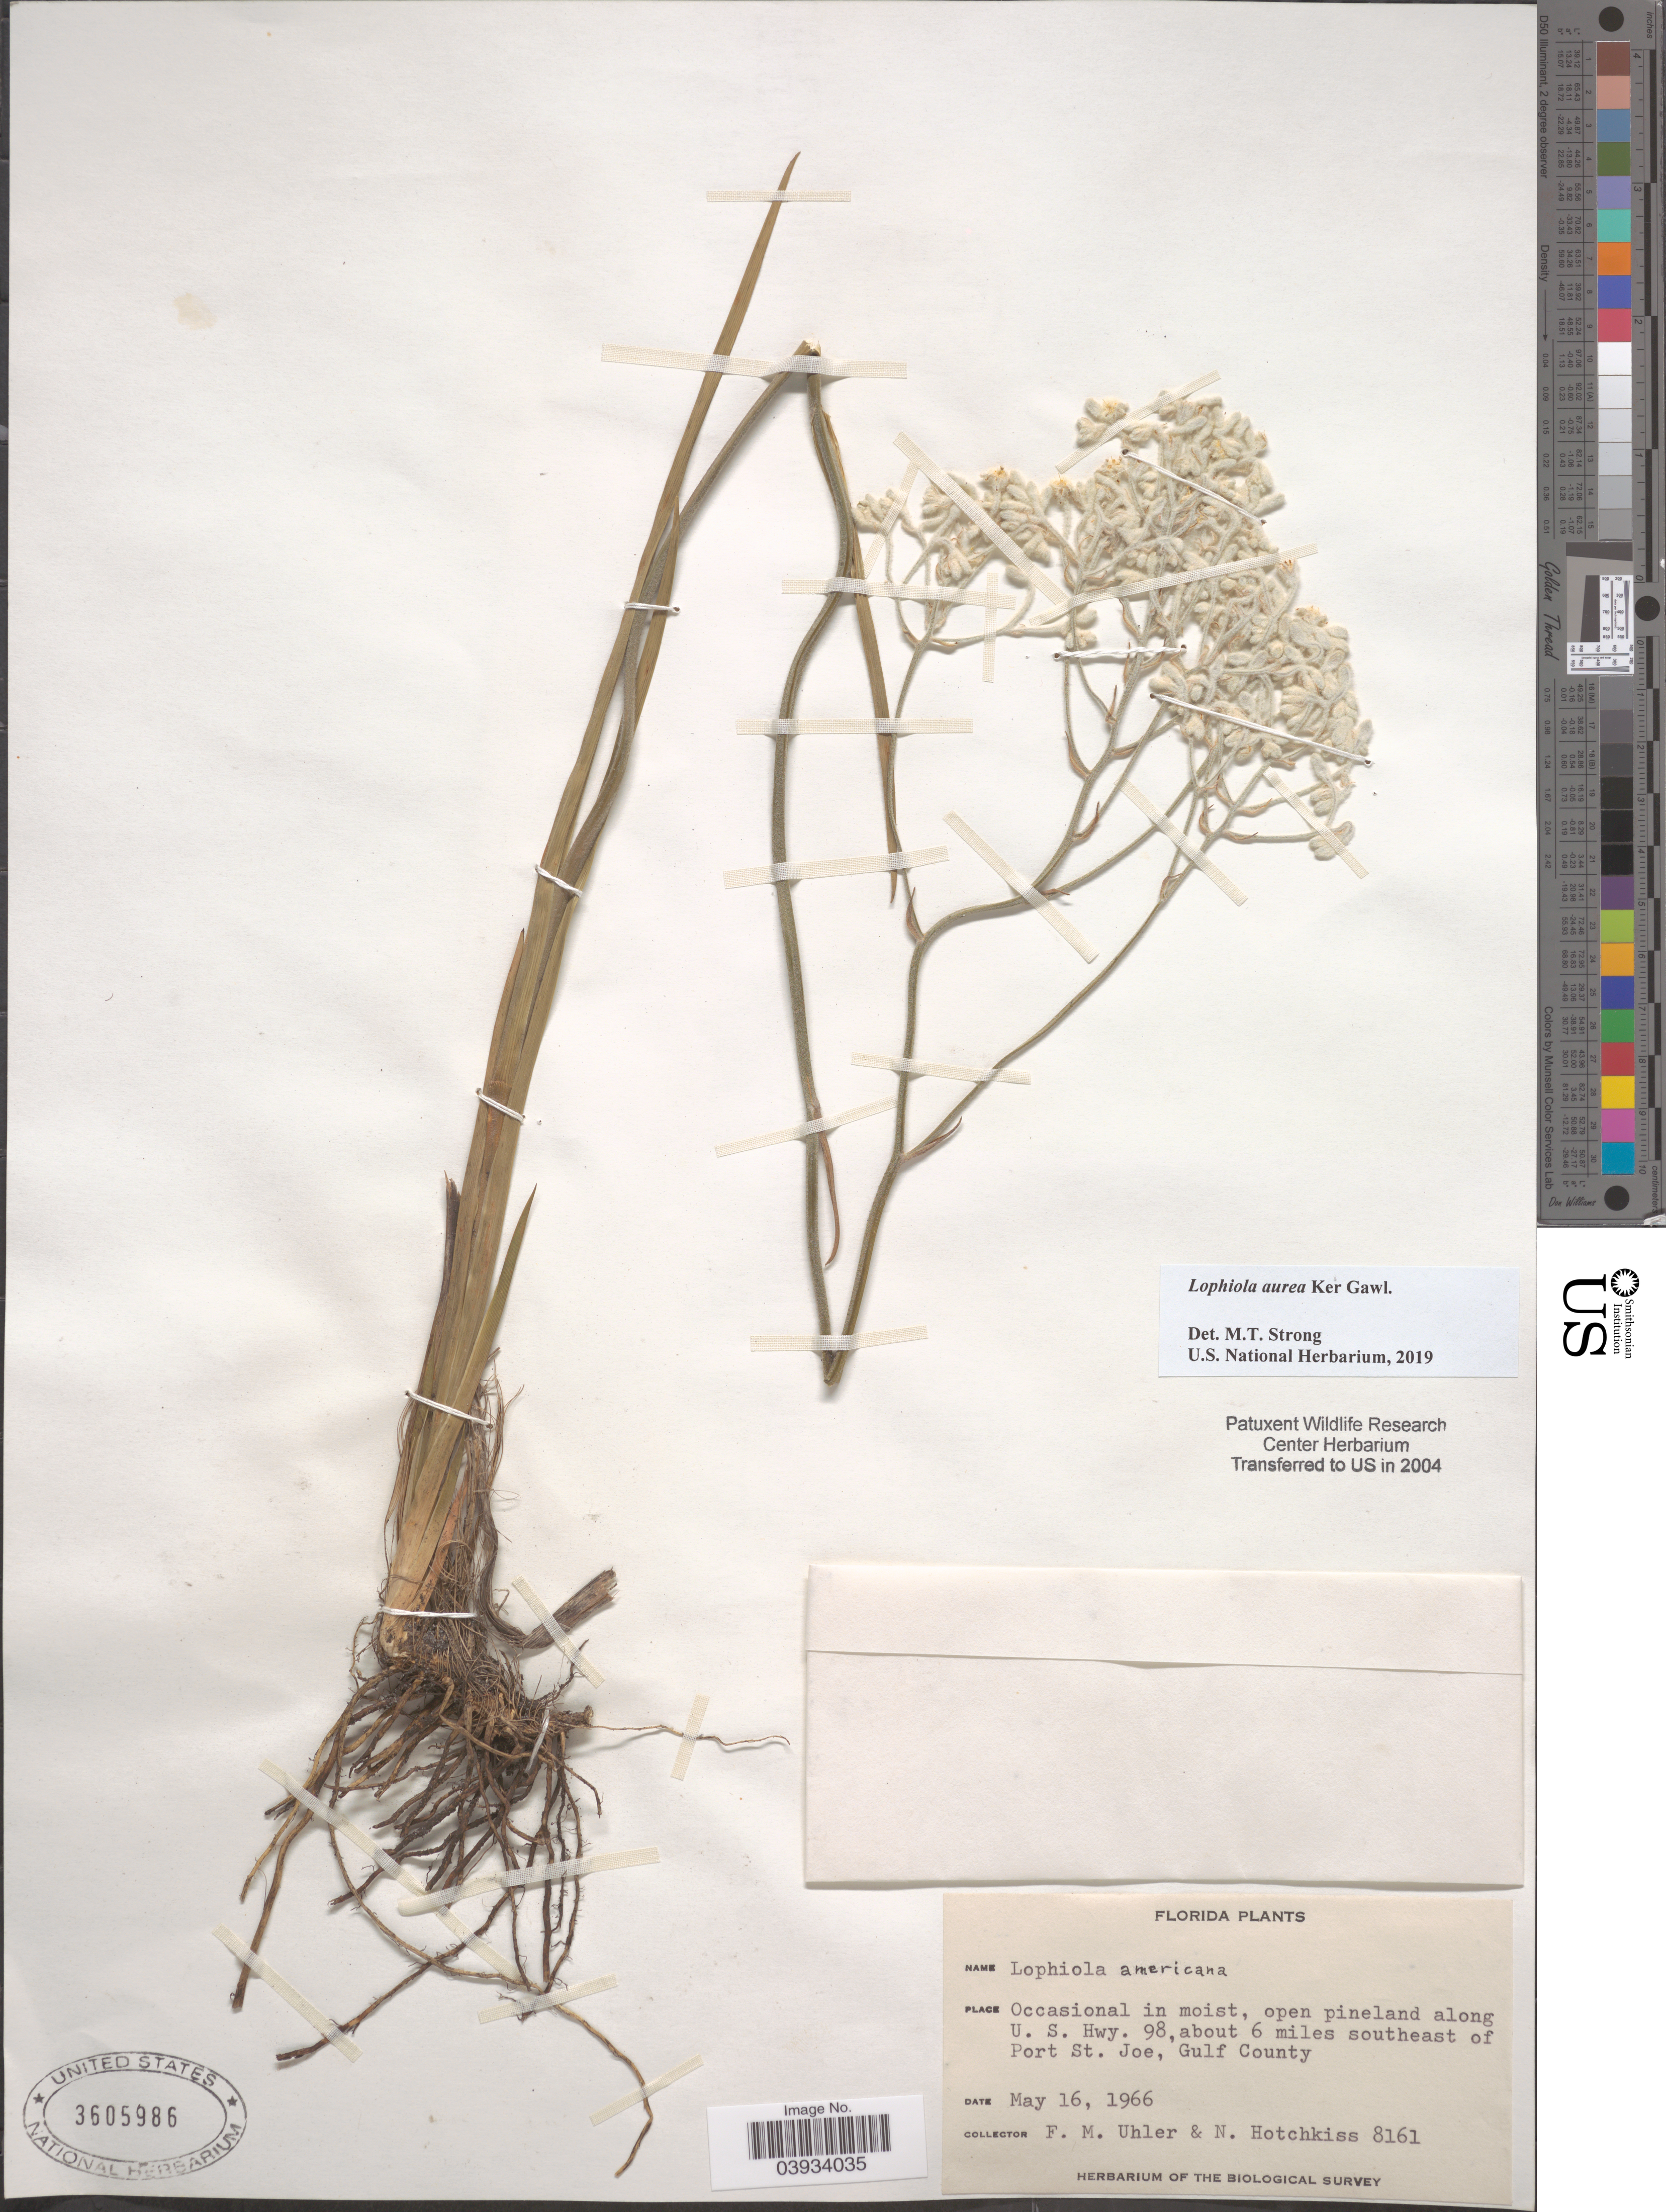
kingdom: Plantae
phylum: Tracheophyta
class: Liliopsida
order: Dioscoreales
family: Nartheciaceae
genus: Lophiola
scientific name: Lophiola aurea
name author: Ker Gawl.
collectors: F. M. Uhler & N. Hotchkiss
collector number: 8161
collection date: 1966-05-16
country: United States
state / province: Florida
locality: Along U.S. Hwy. 98, about 6 miles southeast of Port St. Joe, Gulf County.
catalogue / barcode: US 3605986